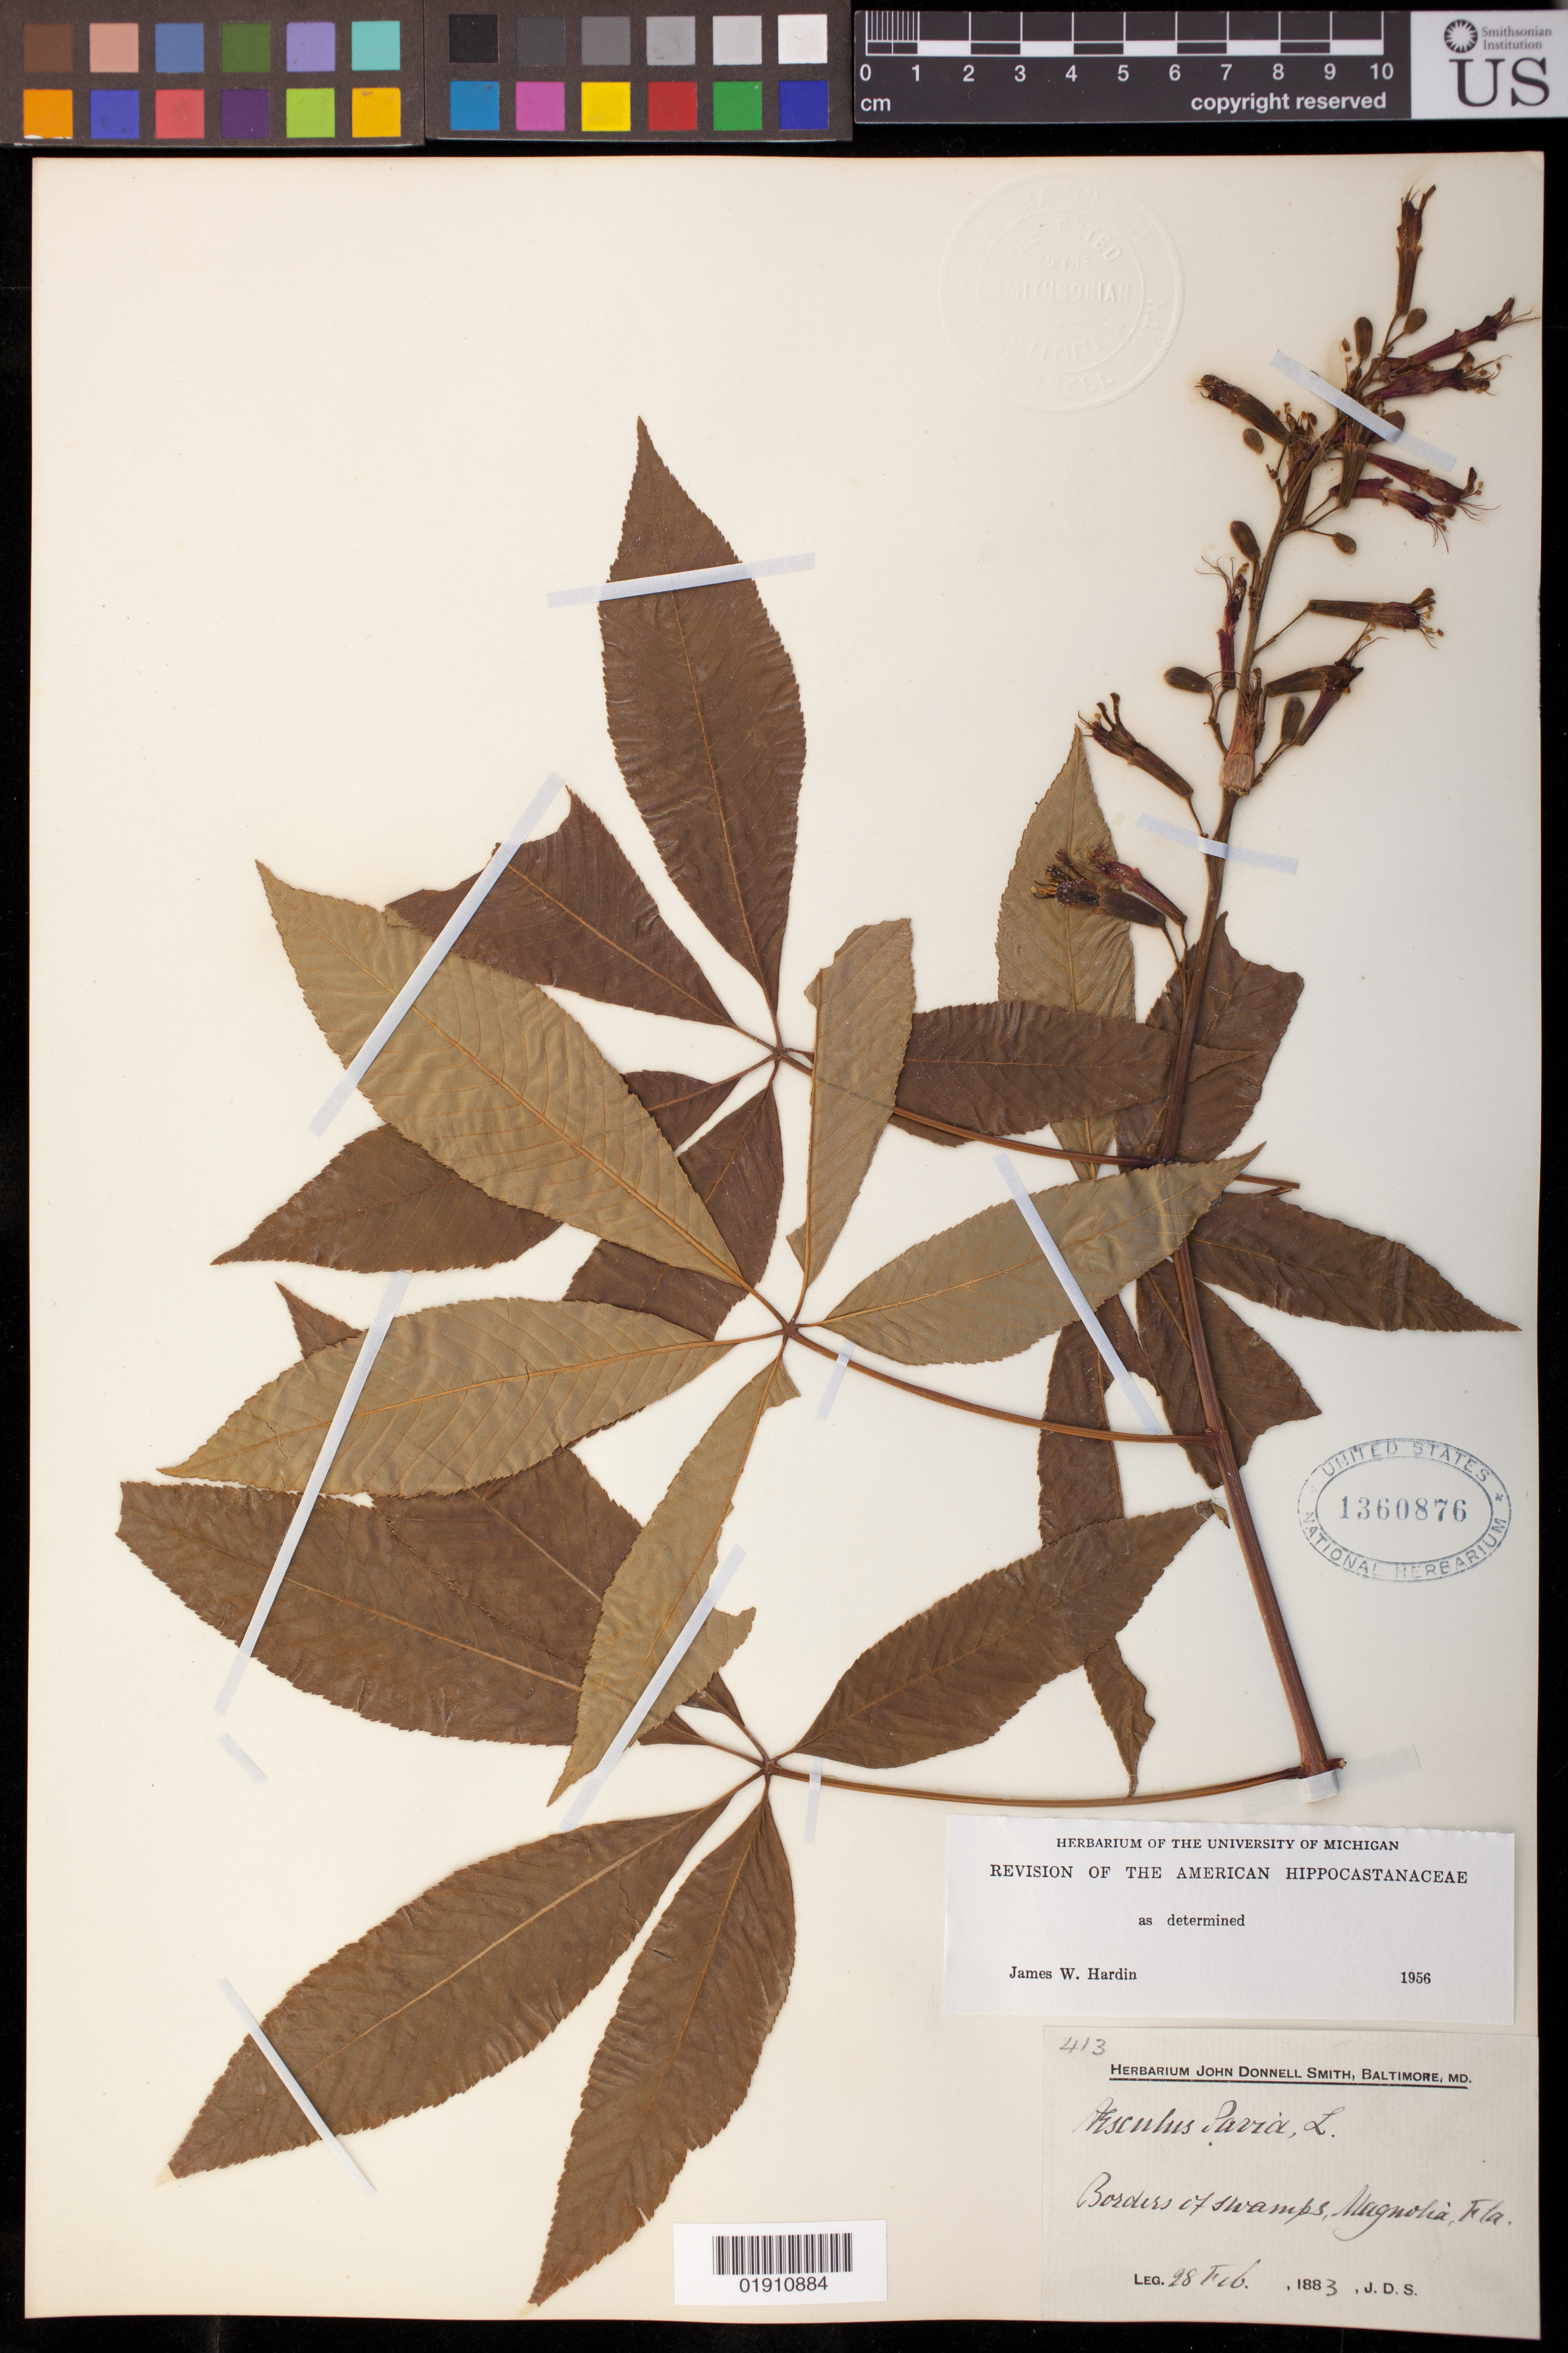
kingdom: Plantae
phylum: Tracheophyta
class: Magnoliopsida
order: Sapindales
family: Sapindaceae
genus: Aesculus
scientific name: Aesculus pavia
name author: L.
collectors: J. Donnell Smith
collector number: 413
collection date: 1883-02-28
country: United States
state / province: Florida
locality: Magnolia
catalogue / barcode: US 1360876